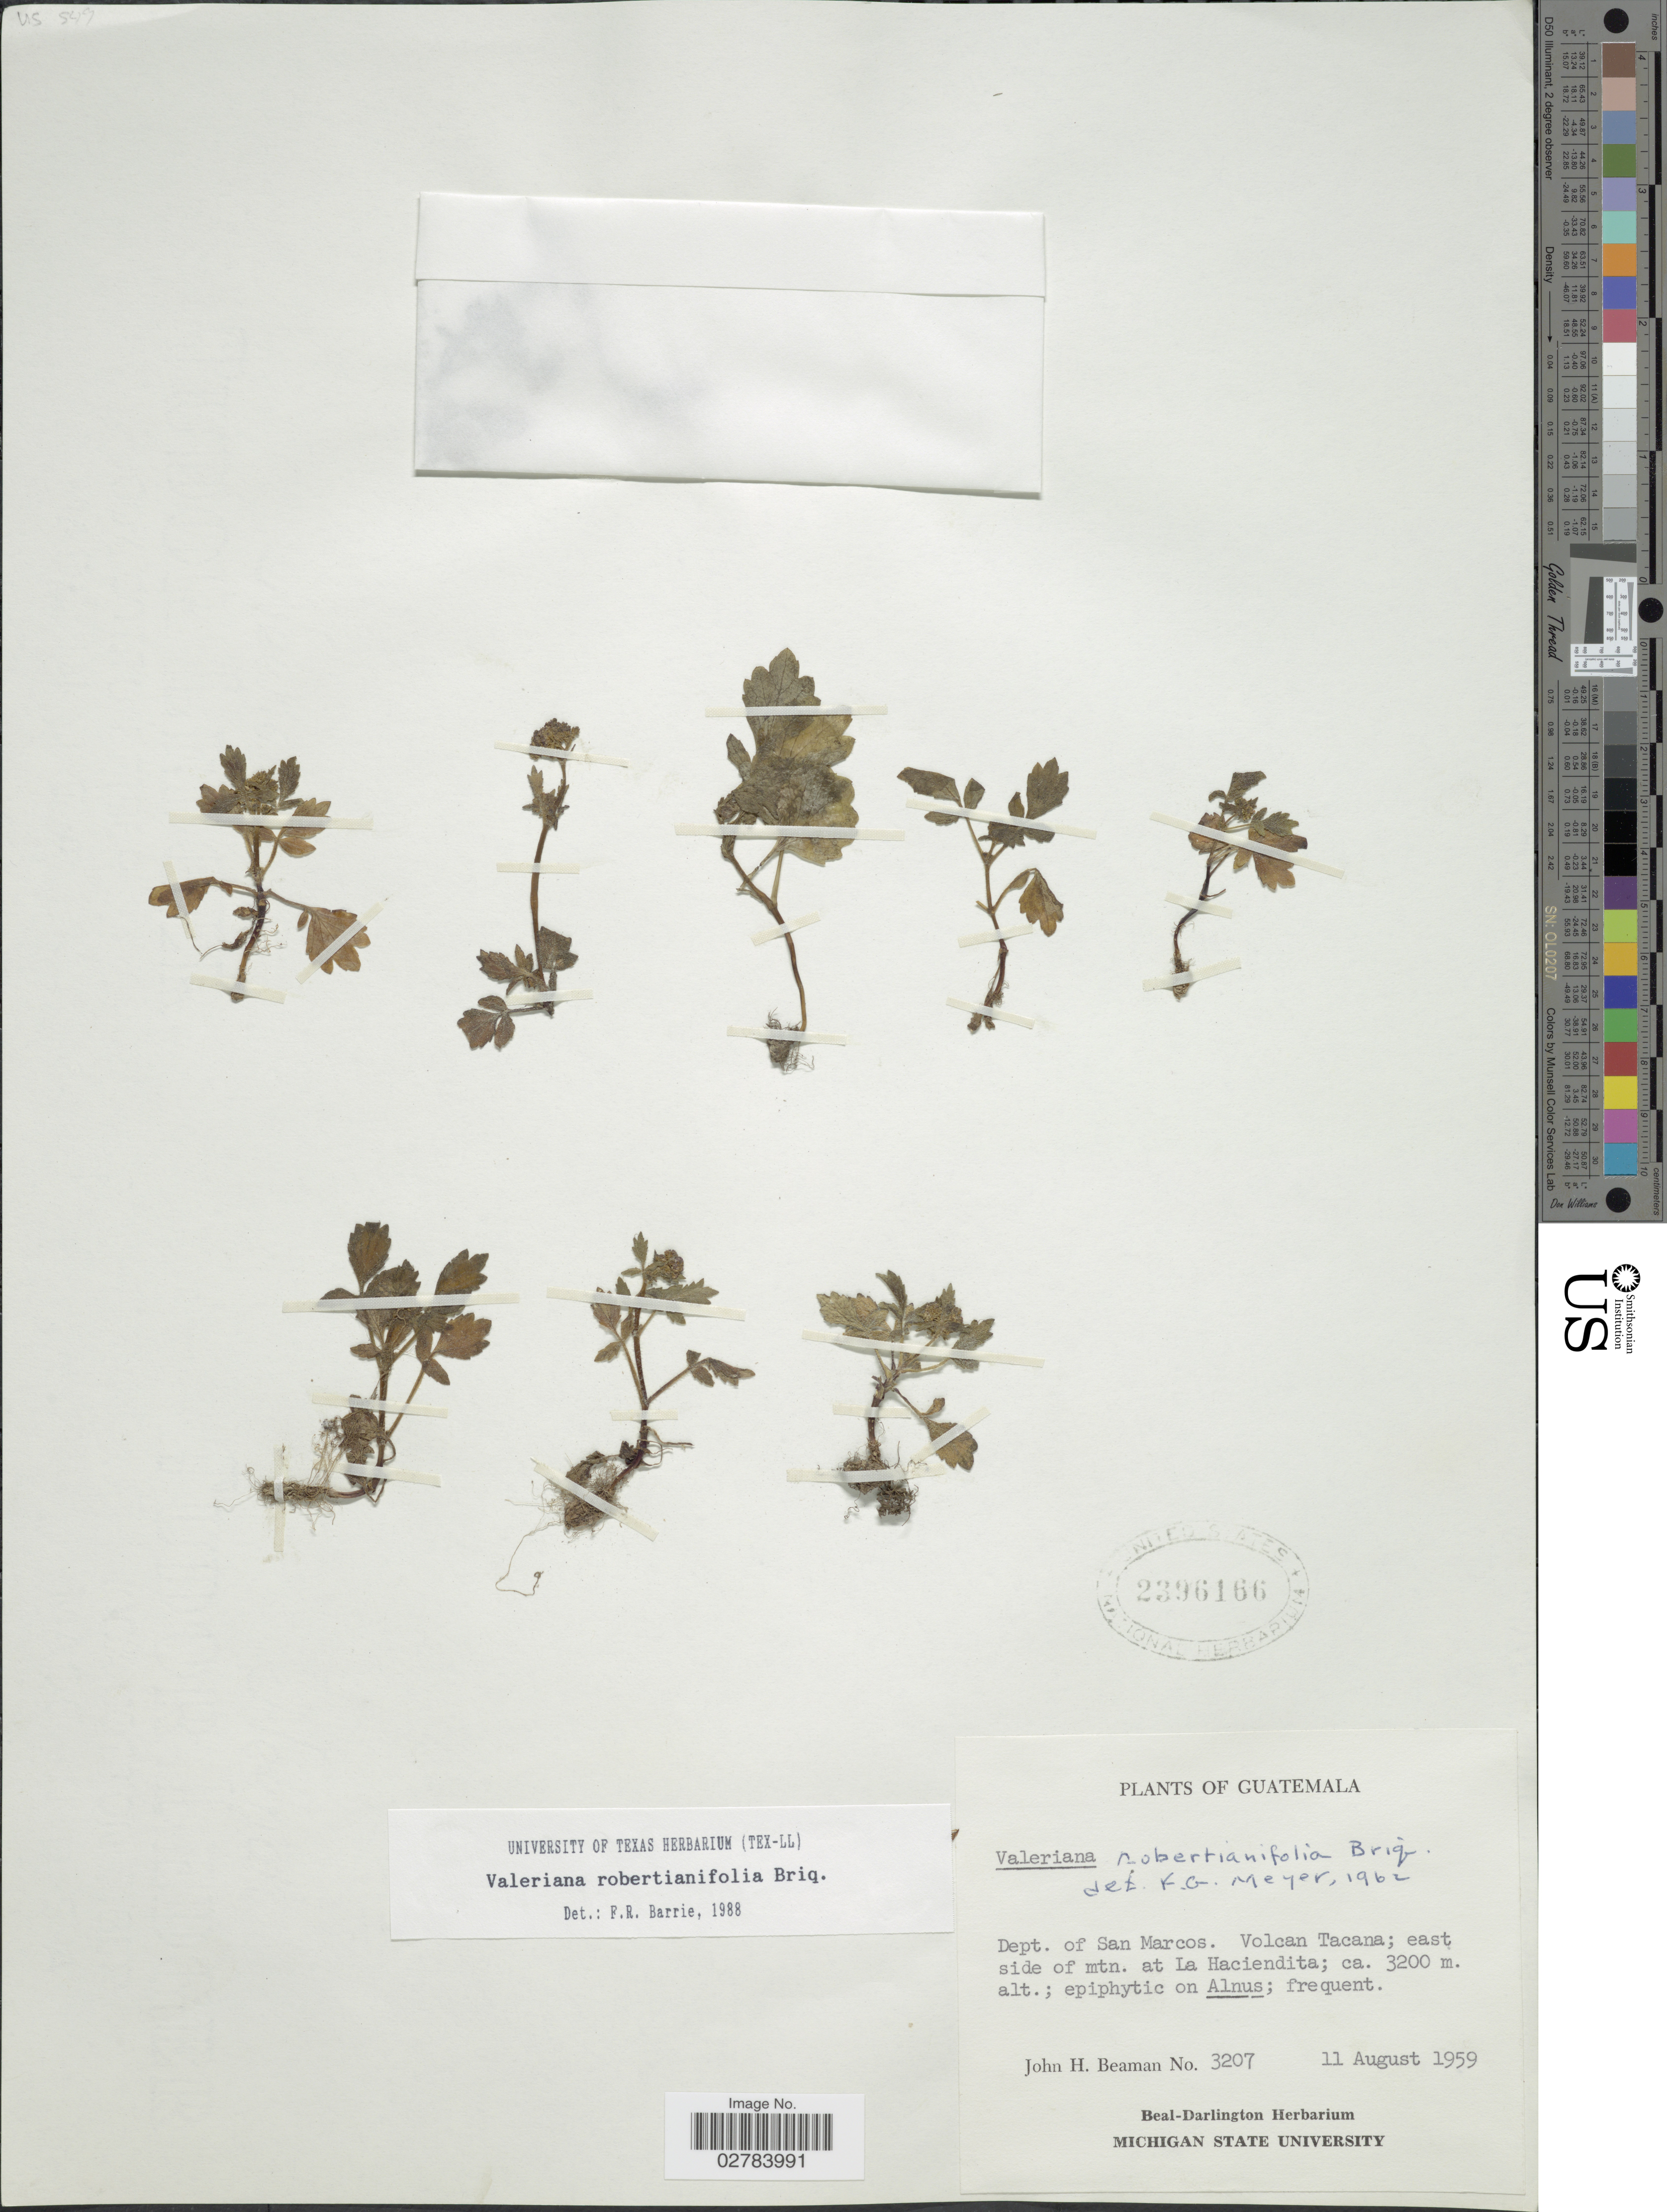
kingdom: Plantae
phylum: Tracheophyta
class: Magnoliopsida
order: Dipsacales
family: Caprifoliaceae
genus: Valeriana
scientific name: Valeriana robertianifolia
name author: Briq.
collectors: J. H. Beaman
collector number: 3207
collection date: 1959-08-11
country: Guatemala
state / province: San Marcos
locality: Dept. of San Marcos, Volcan Tacana, east side of mtn. at La Haciendita.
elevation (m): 3200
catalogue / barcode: US 2396166